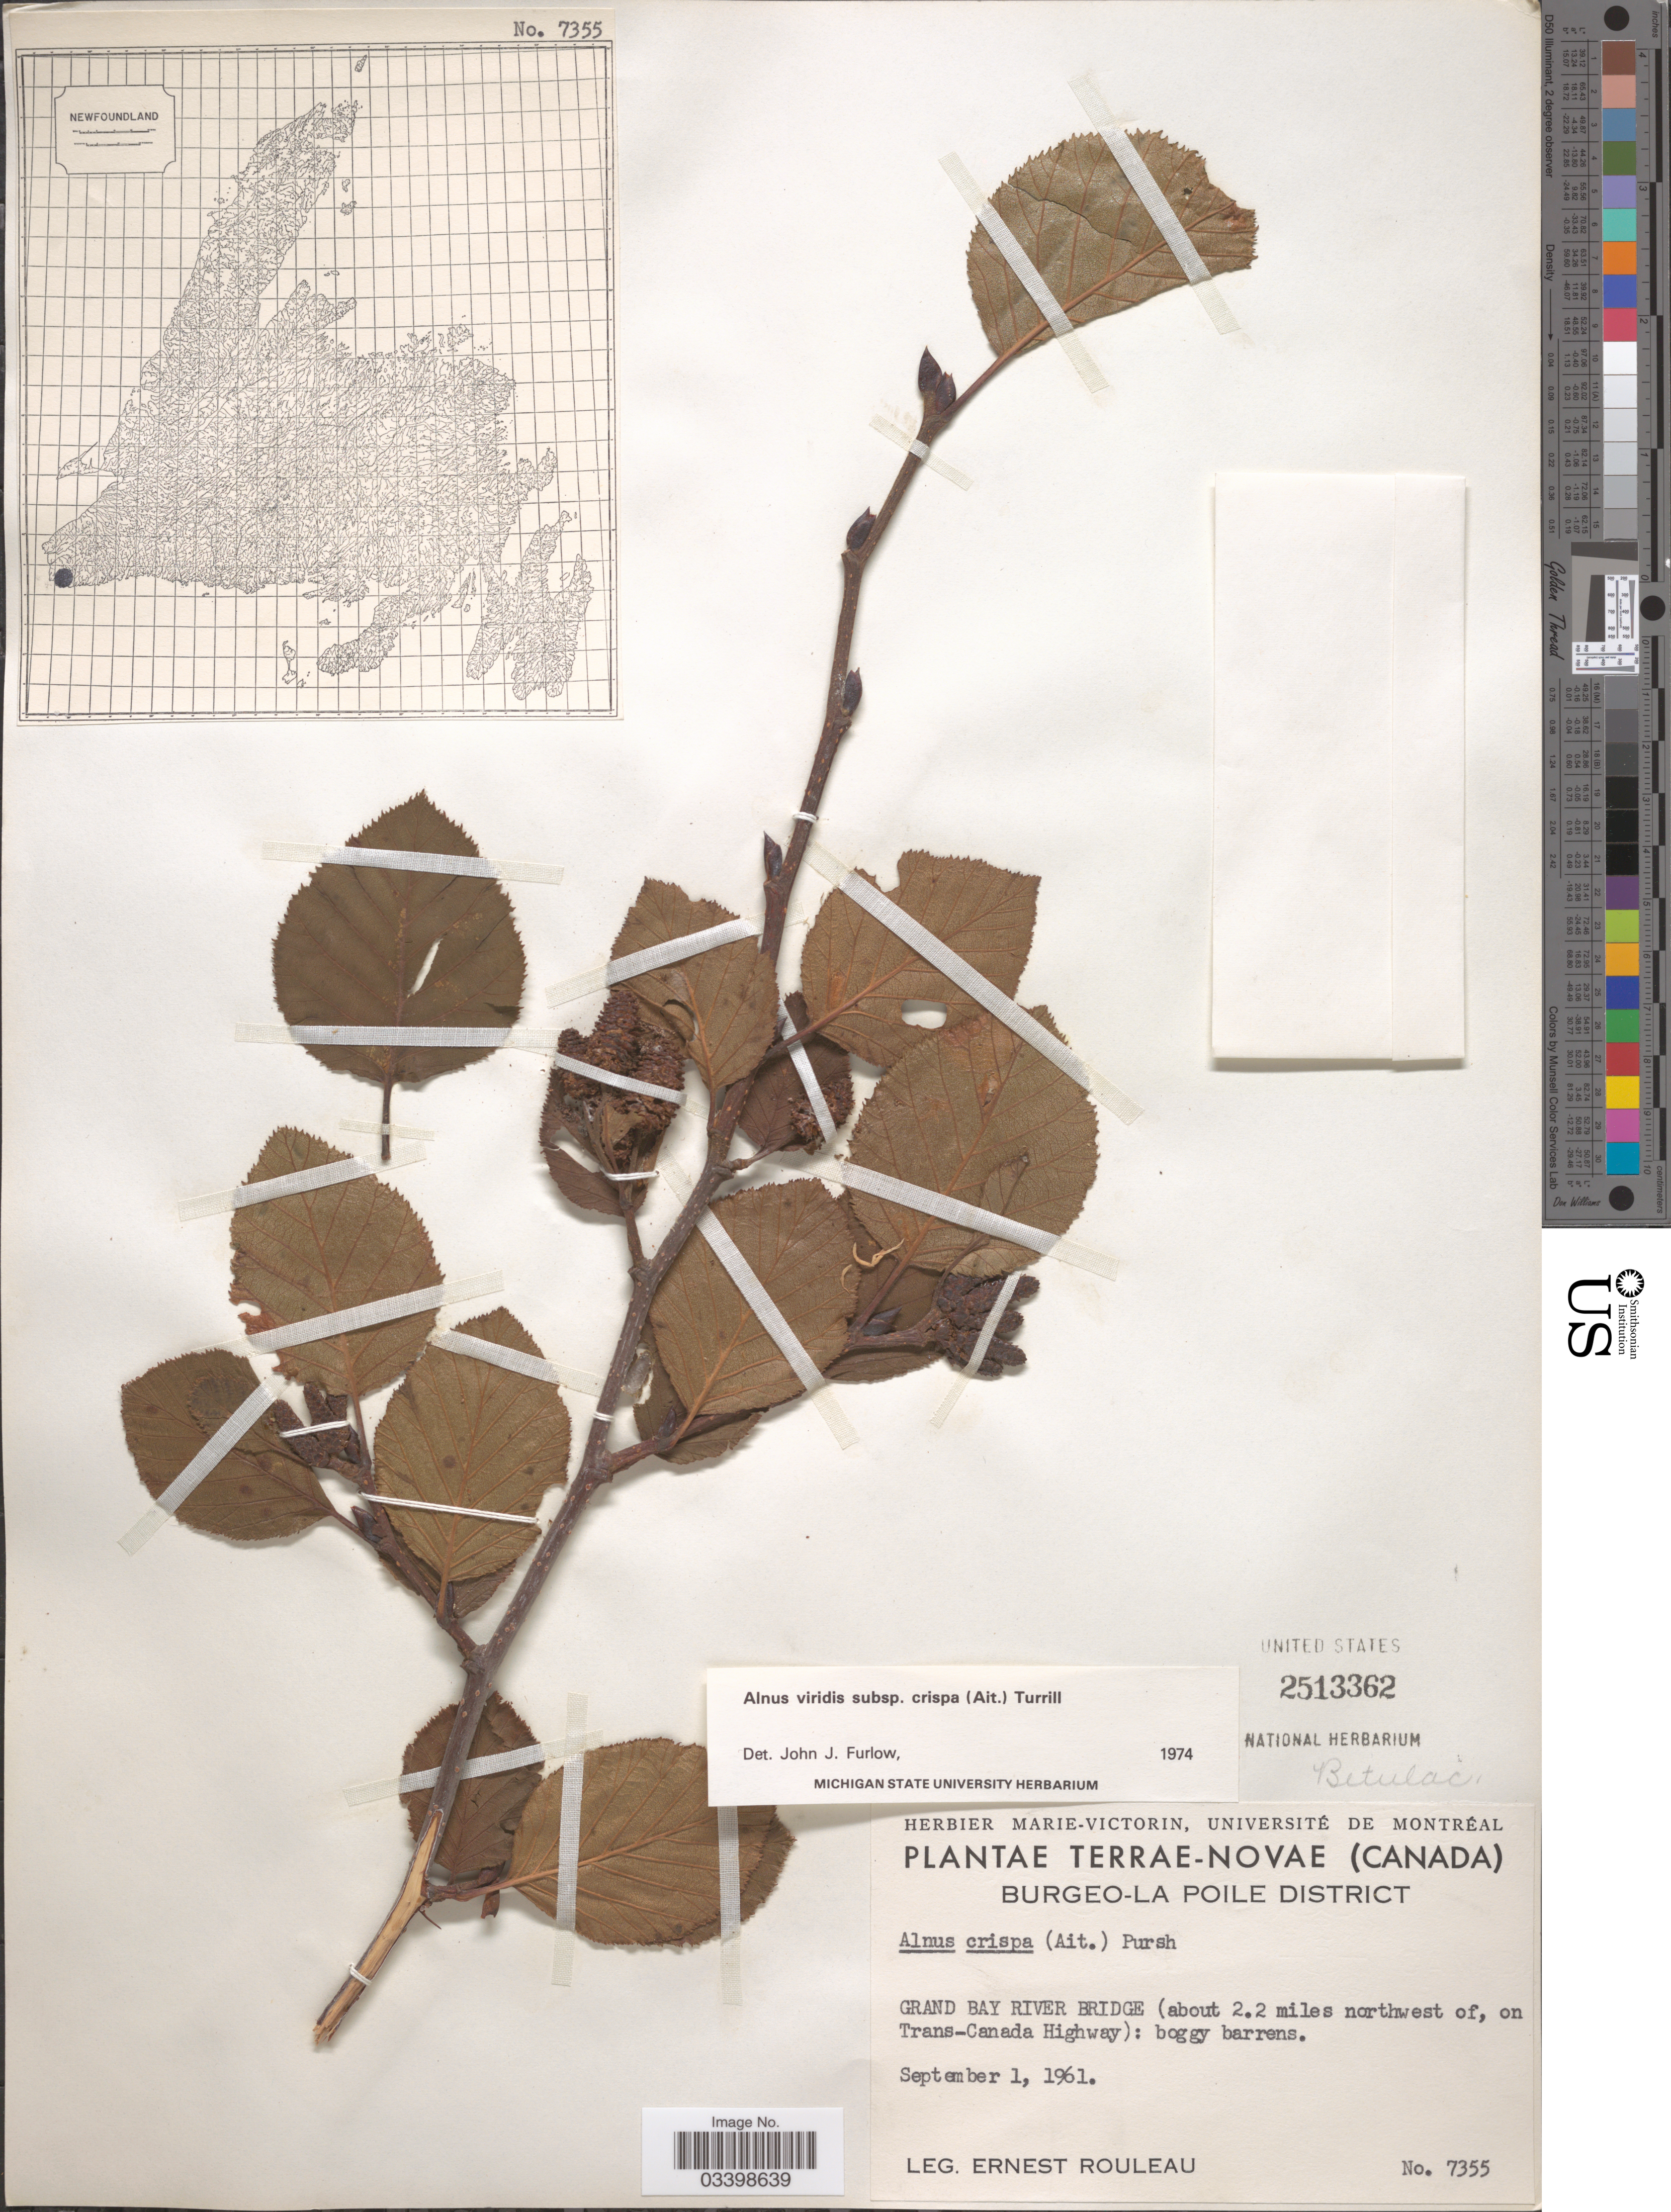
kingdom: Plantae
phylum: Tracheophyta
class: Magnoliopsida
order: Fagales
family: Betulaceae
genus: Alnus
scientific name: Alnus viridis subsp. crispa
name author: (Aiton) Turrill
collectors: E. Rouleau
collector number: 7355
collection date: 1961-09-01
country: Canada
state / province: Newfoundland and Labrador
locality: Terrae-Novae. Burgeo-La Poile District. Grand Bay River Bridge (about 2.2 miles northwest of, on Trans-Canada Highway): boggy barrens.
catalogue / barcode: US 2513362